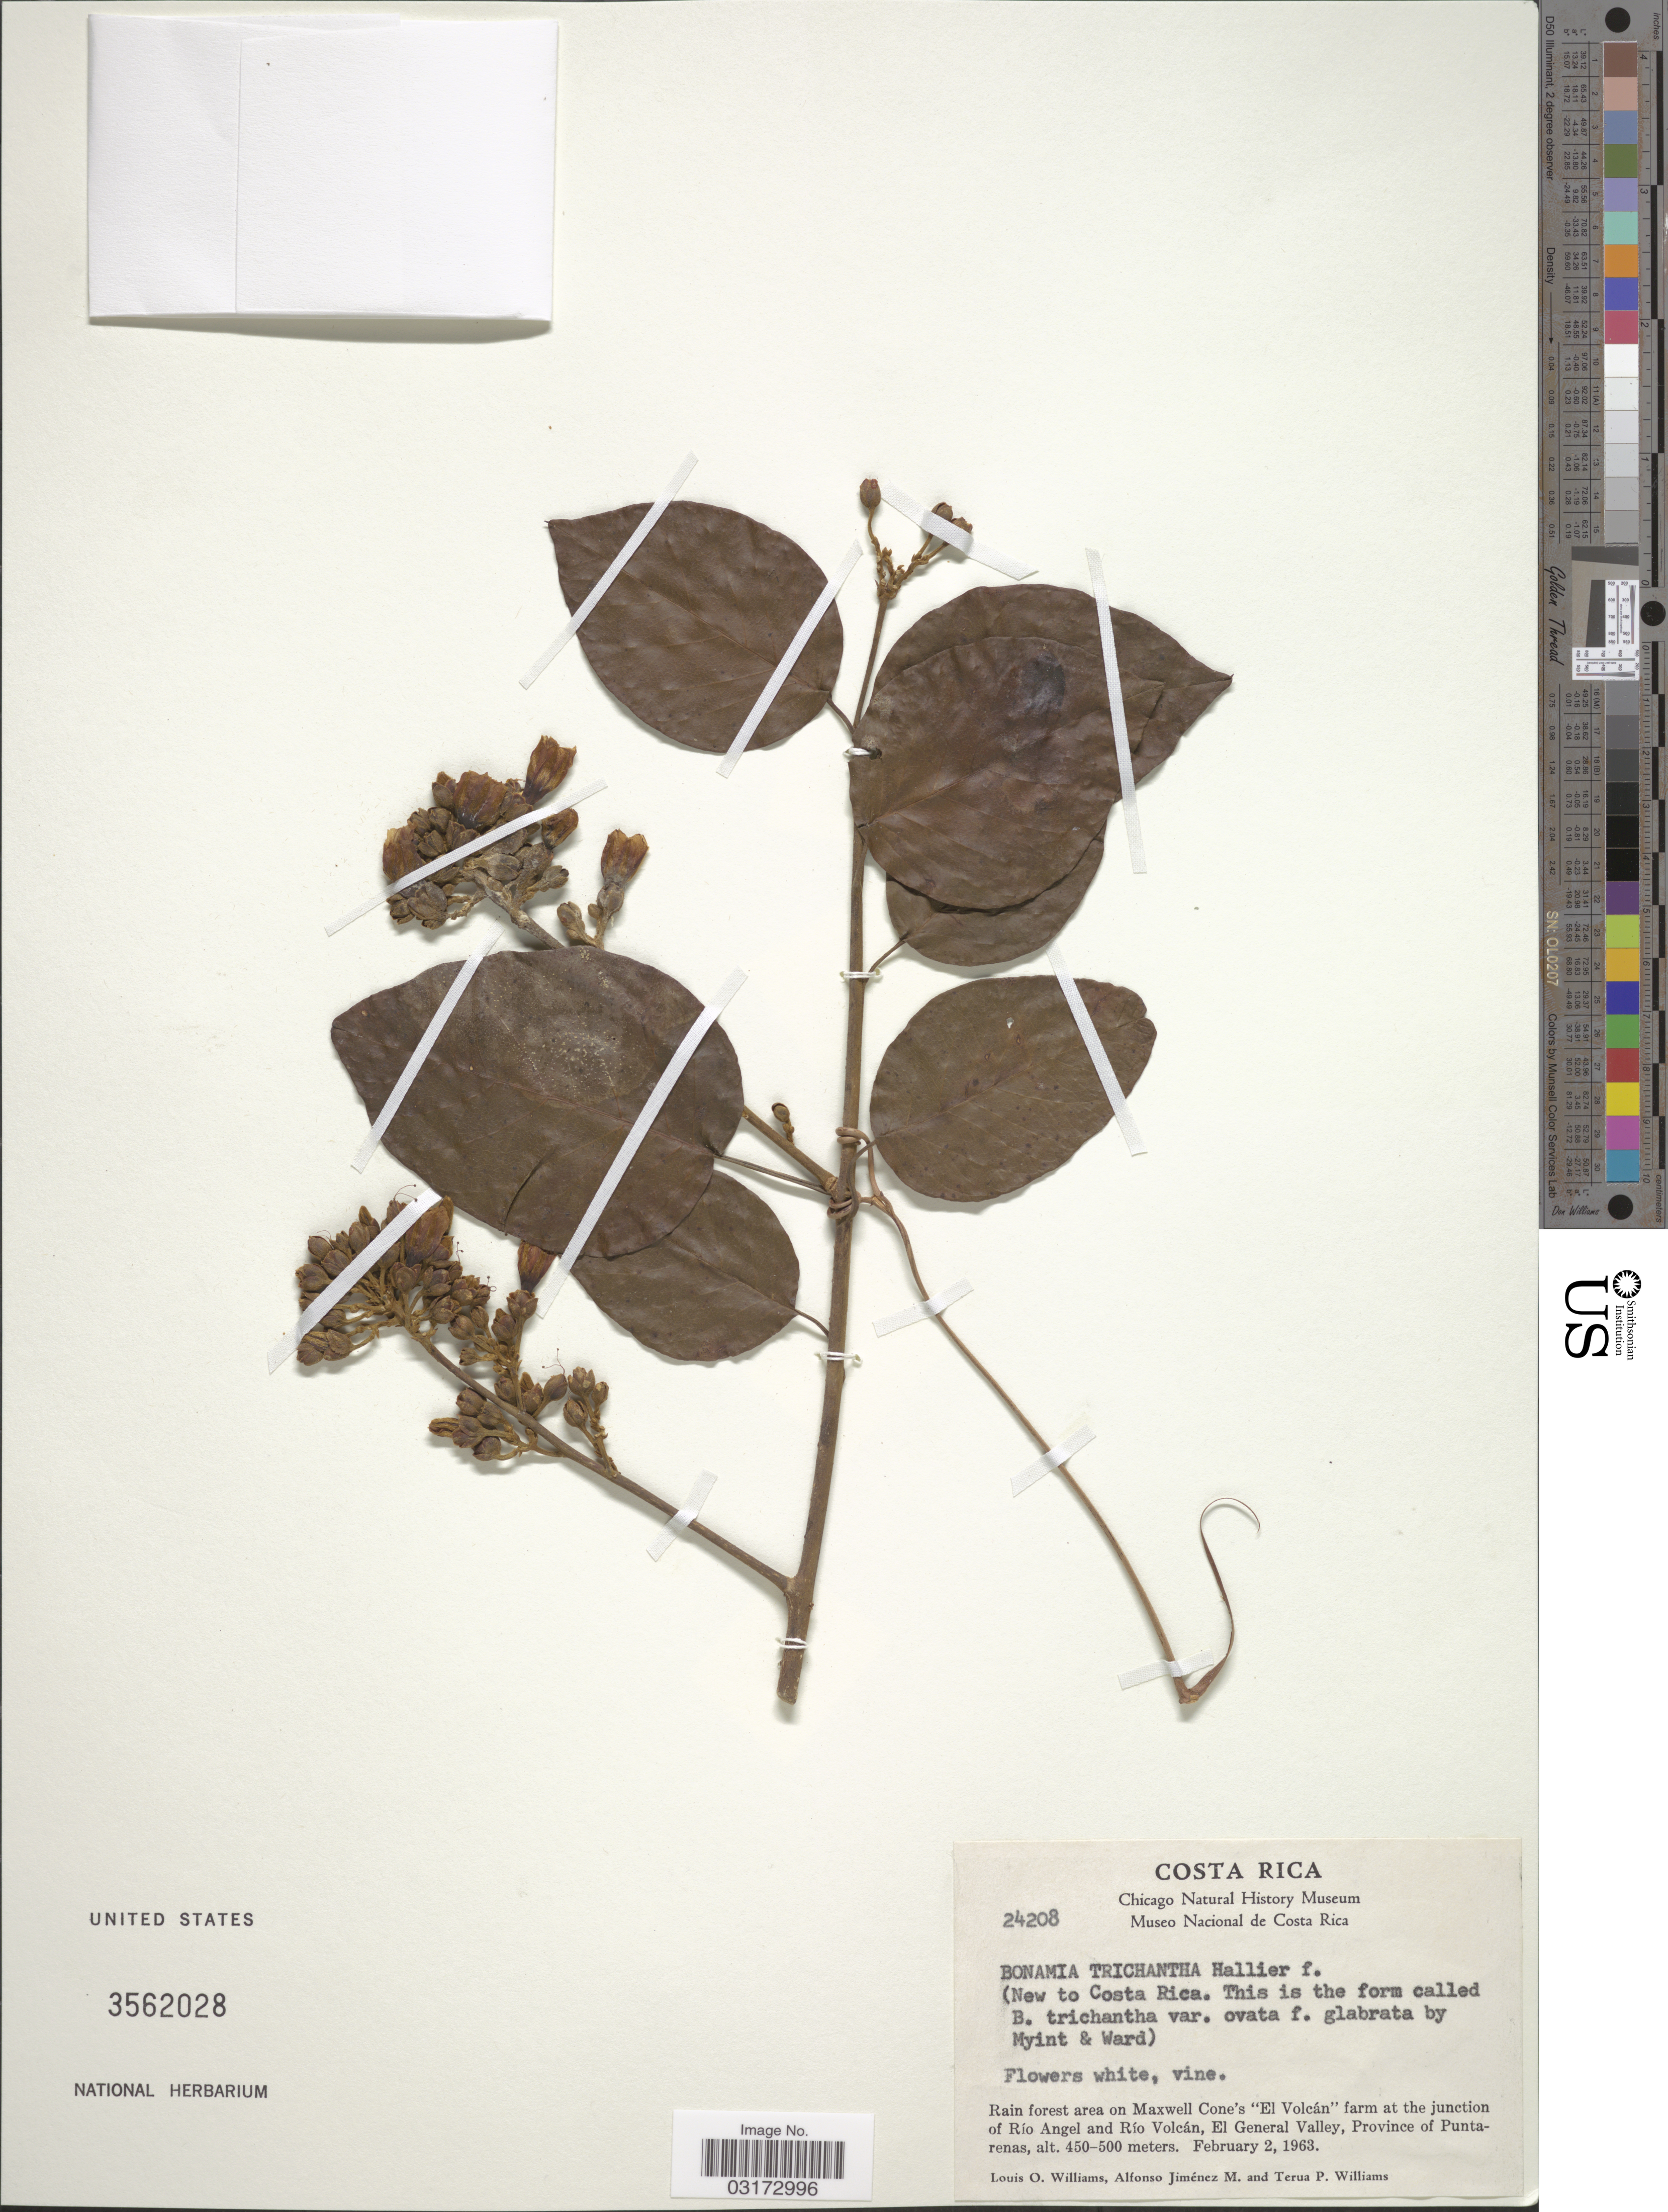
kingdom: Plantae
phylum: Tracheophyta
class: Magnoliopsida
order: Solanales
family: Convolvulaceae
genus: Bonamia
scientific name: Bonamia trichantha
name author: Hallier f.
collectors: L. O. Williams, A. Jimenez M. & T. Williams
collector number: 24208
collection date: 1963-02-02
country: Costa Rica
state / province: Puntarenas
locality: Rain forest area on Maxwell Cone's "El Volcán" farm at the junction of Río Angel and Río Volcán, El General Valley, Province of Puntarenas.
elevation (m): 450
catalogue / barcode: US 3562028